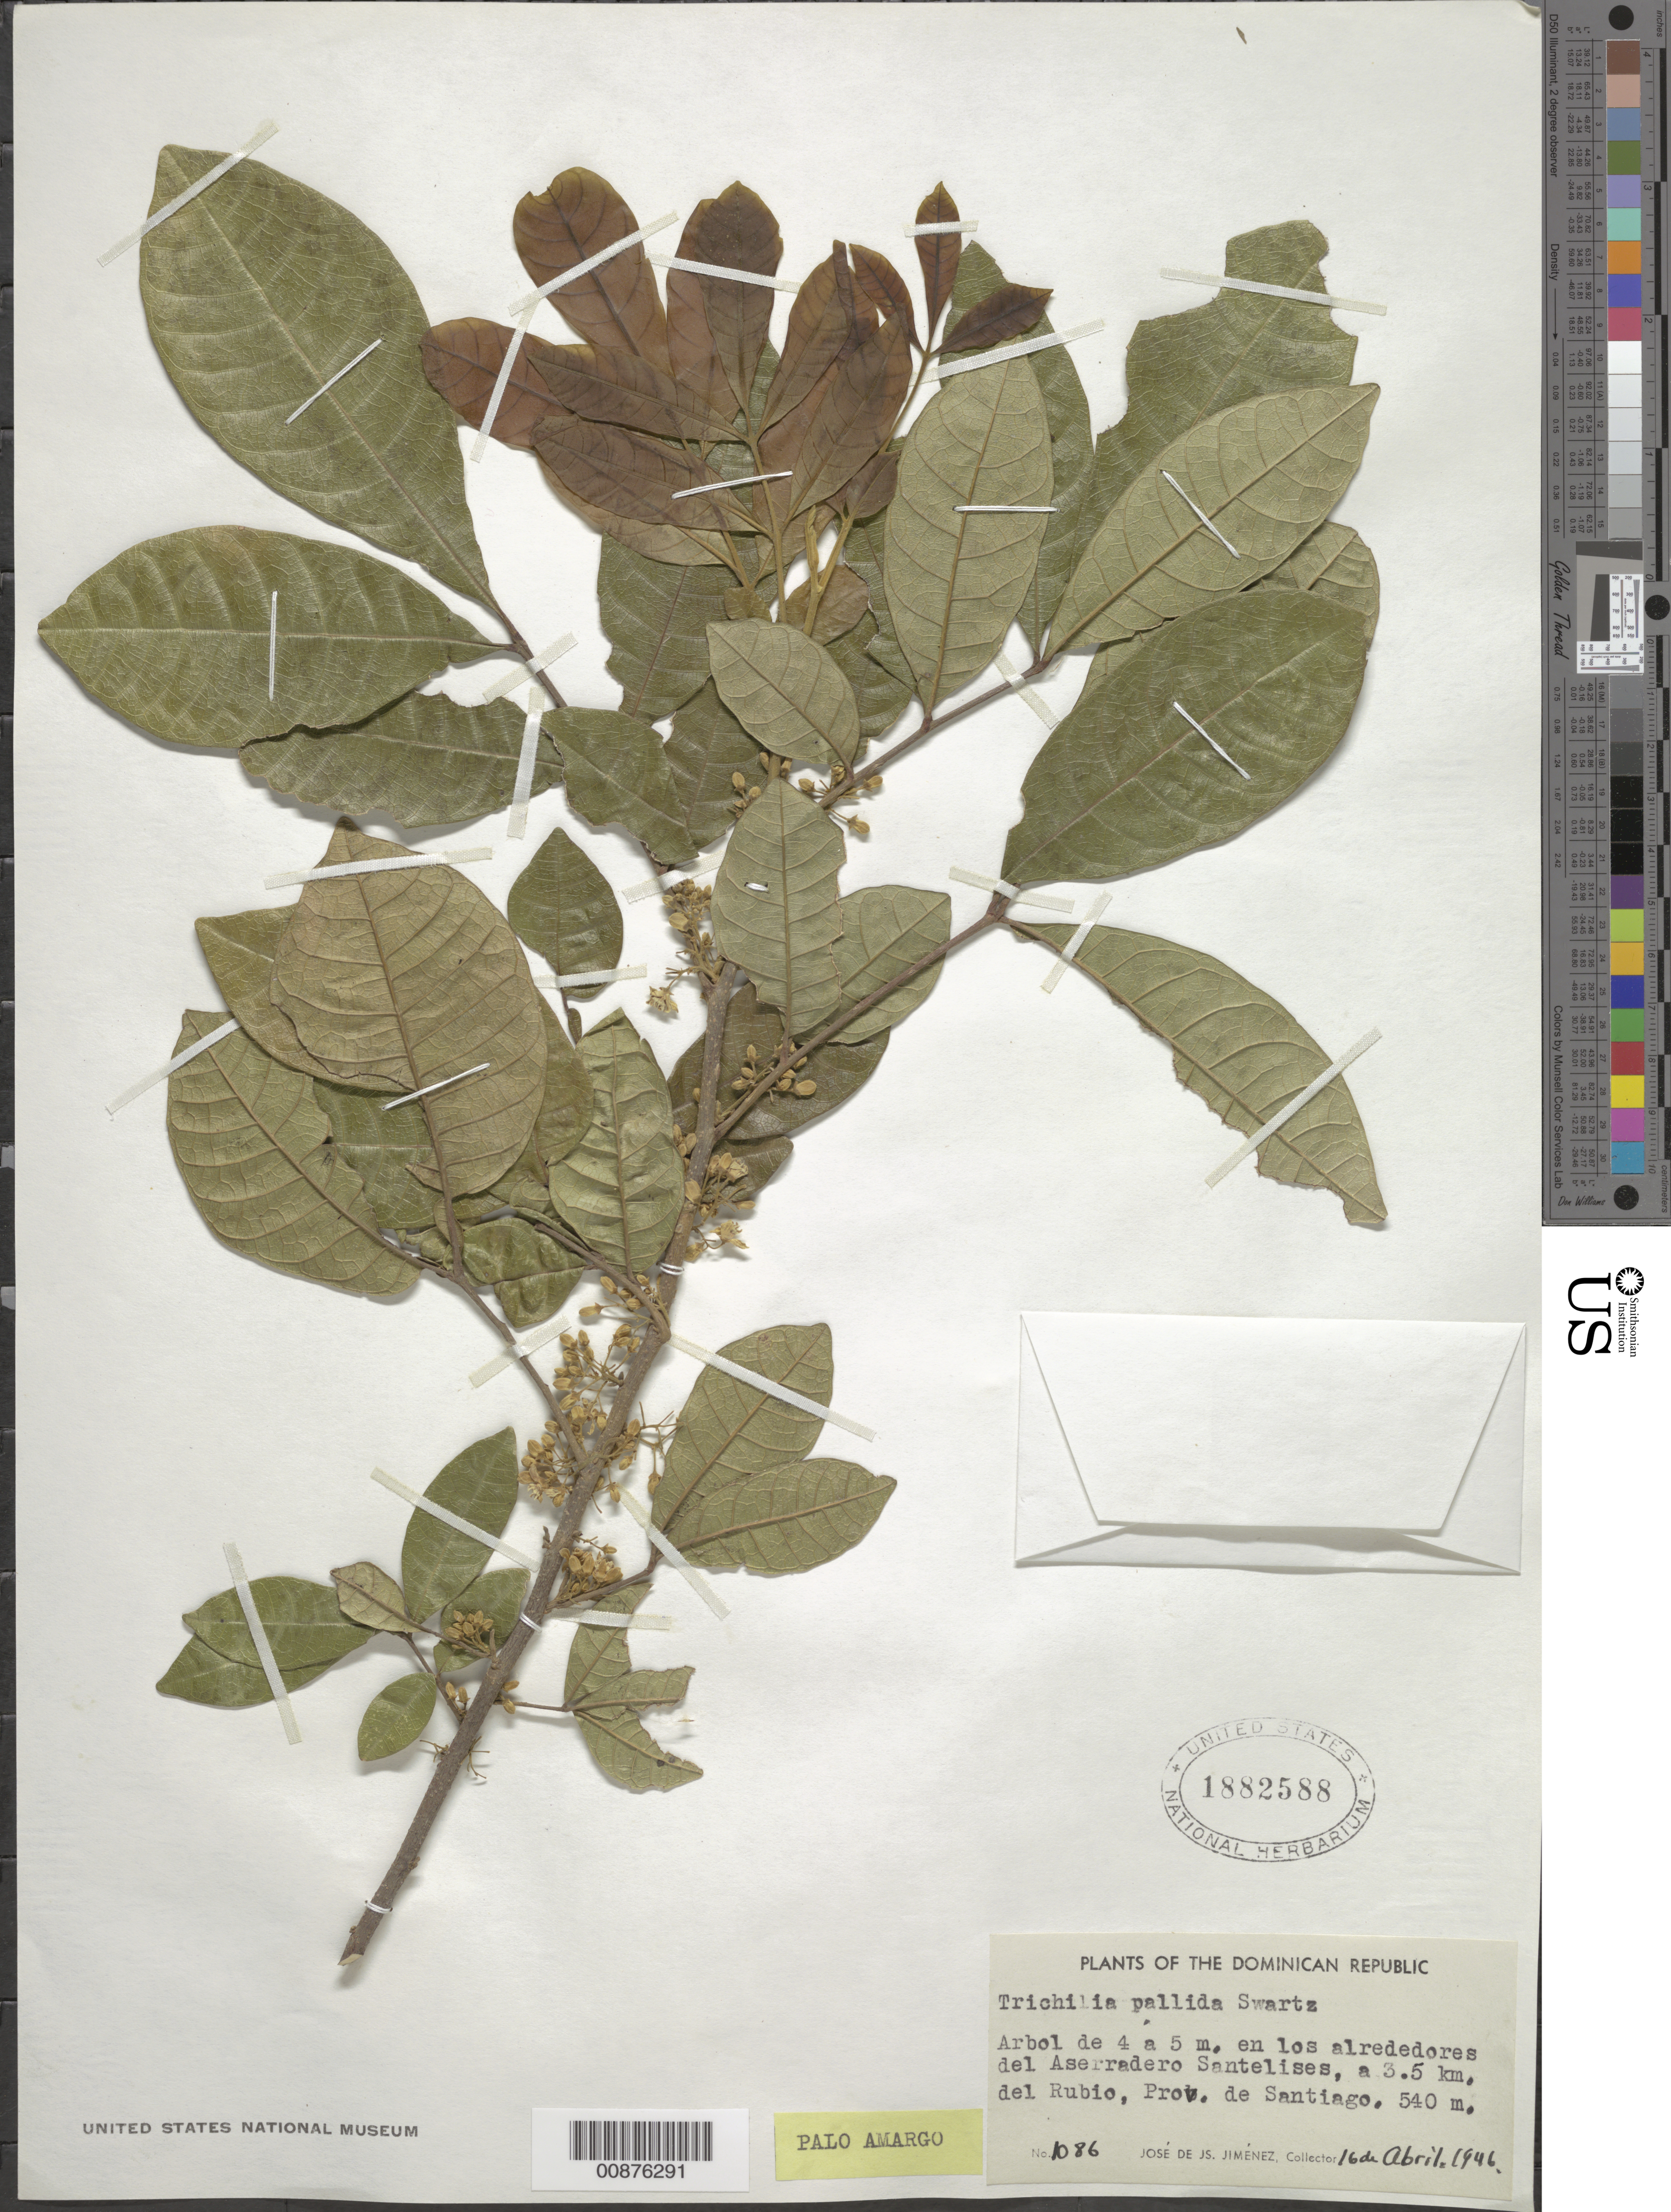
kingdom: Plantae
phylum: Tracheophyta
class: Magnoliopsida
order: Sapindales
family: Meliaceae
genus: Trichilia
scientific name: Trichilia pallida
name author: Sw.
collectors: J. J. Jiménez Almonte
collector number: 1086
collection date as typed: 16 Apr 1946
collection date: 1946-04-16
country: Dominican Republic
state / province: Santiago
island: Hispaniola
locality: En los alrededores del Aserradero Santelises, a 3.5 km del Rubio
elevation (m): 540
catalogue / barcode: US 1882588